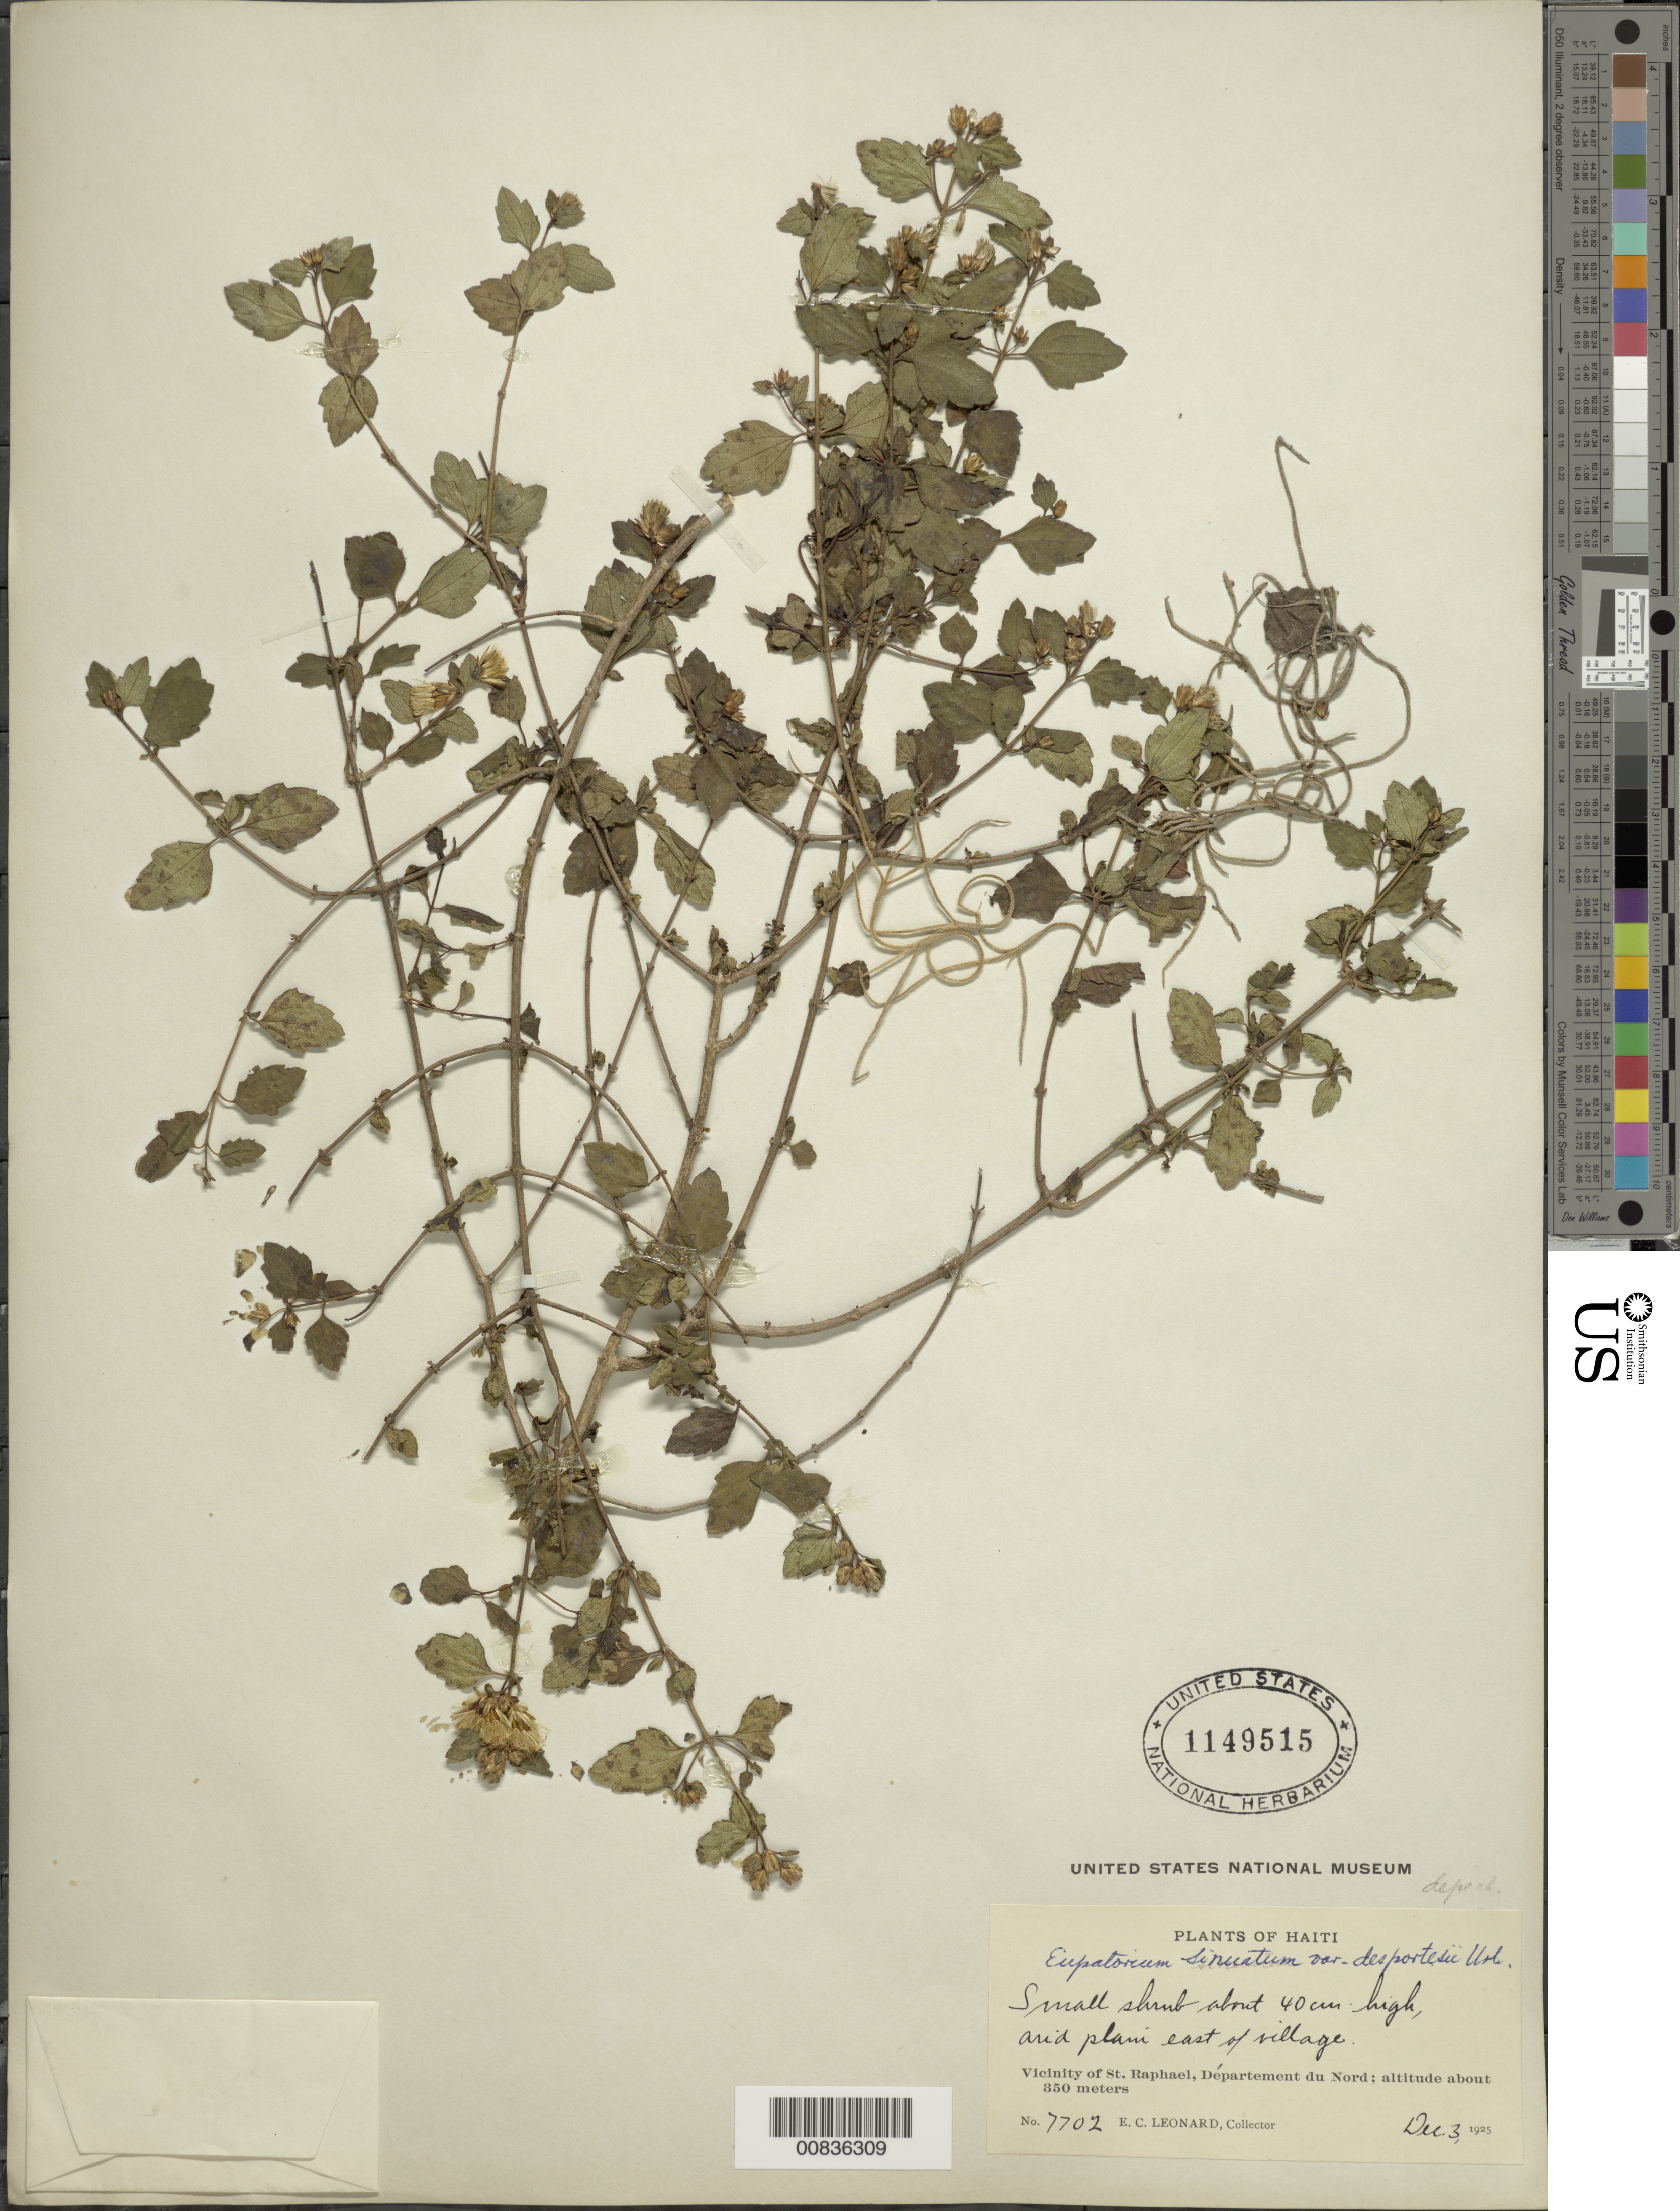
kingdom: Plantae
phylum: Tracheophyta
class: Magnoliopsida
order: Asterales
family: Asteraceae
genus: Chromolaena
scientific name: Chromolaena sinuata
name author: (Lam.) R.M. King & H. Rob.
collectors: E. C. Leonard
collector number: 7702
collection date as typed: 03 Dec 1925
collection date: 1925-12-03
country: Haiti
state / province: Nord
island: Hispaniola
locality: Vicinity of St. Raphael, E of village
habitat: Arid plain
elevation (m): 350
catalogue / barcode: US 1149515